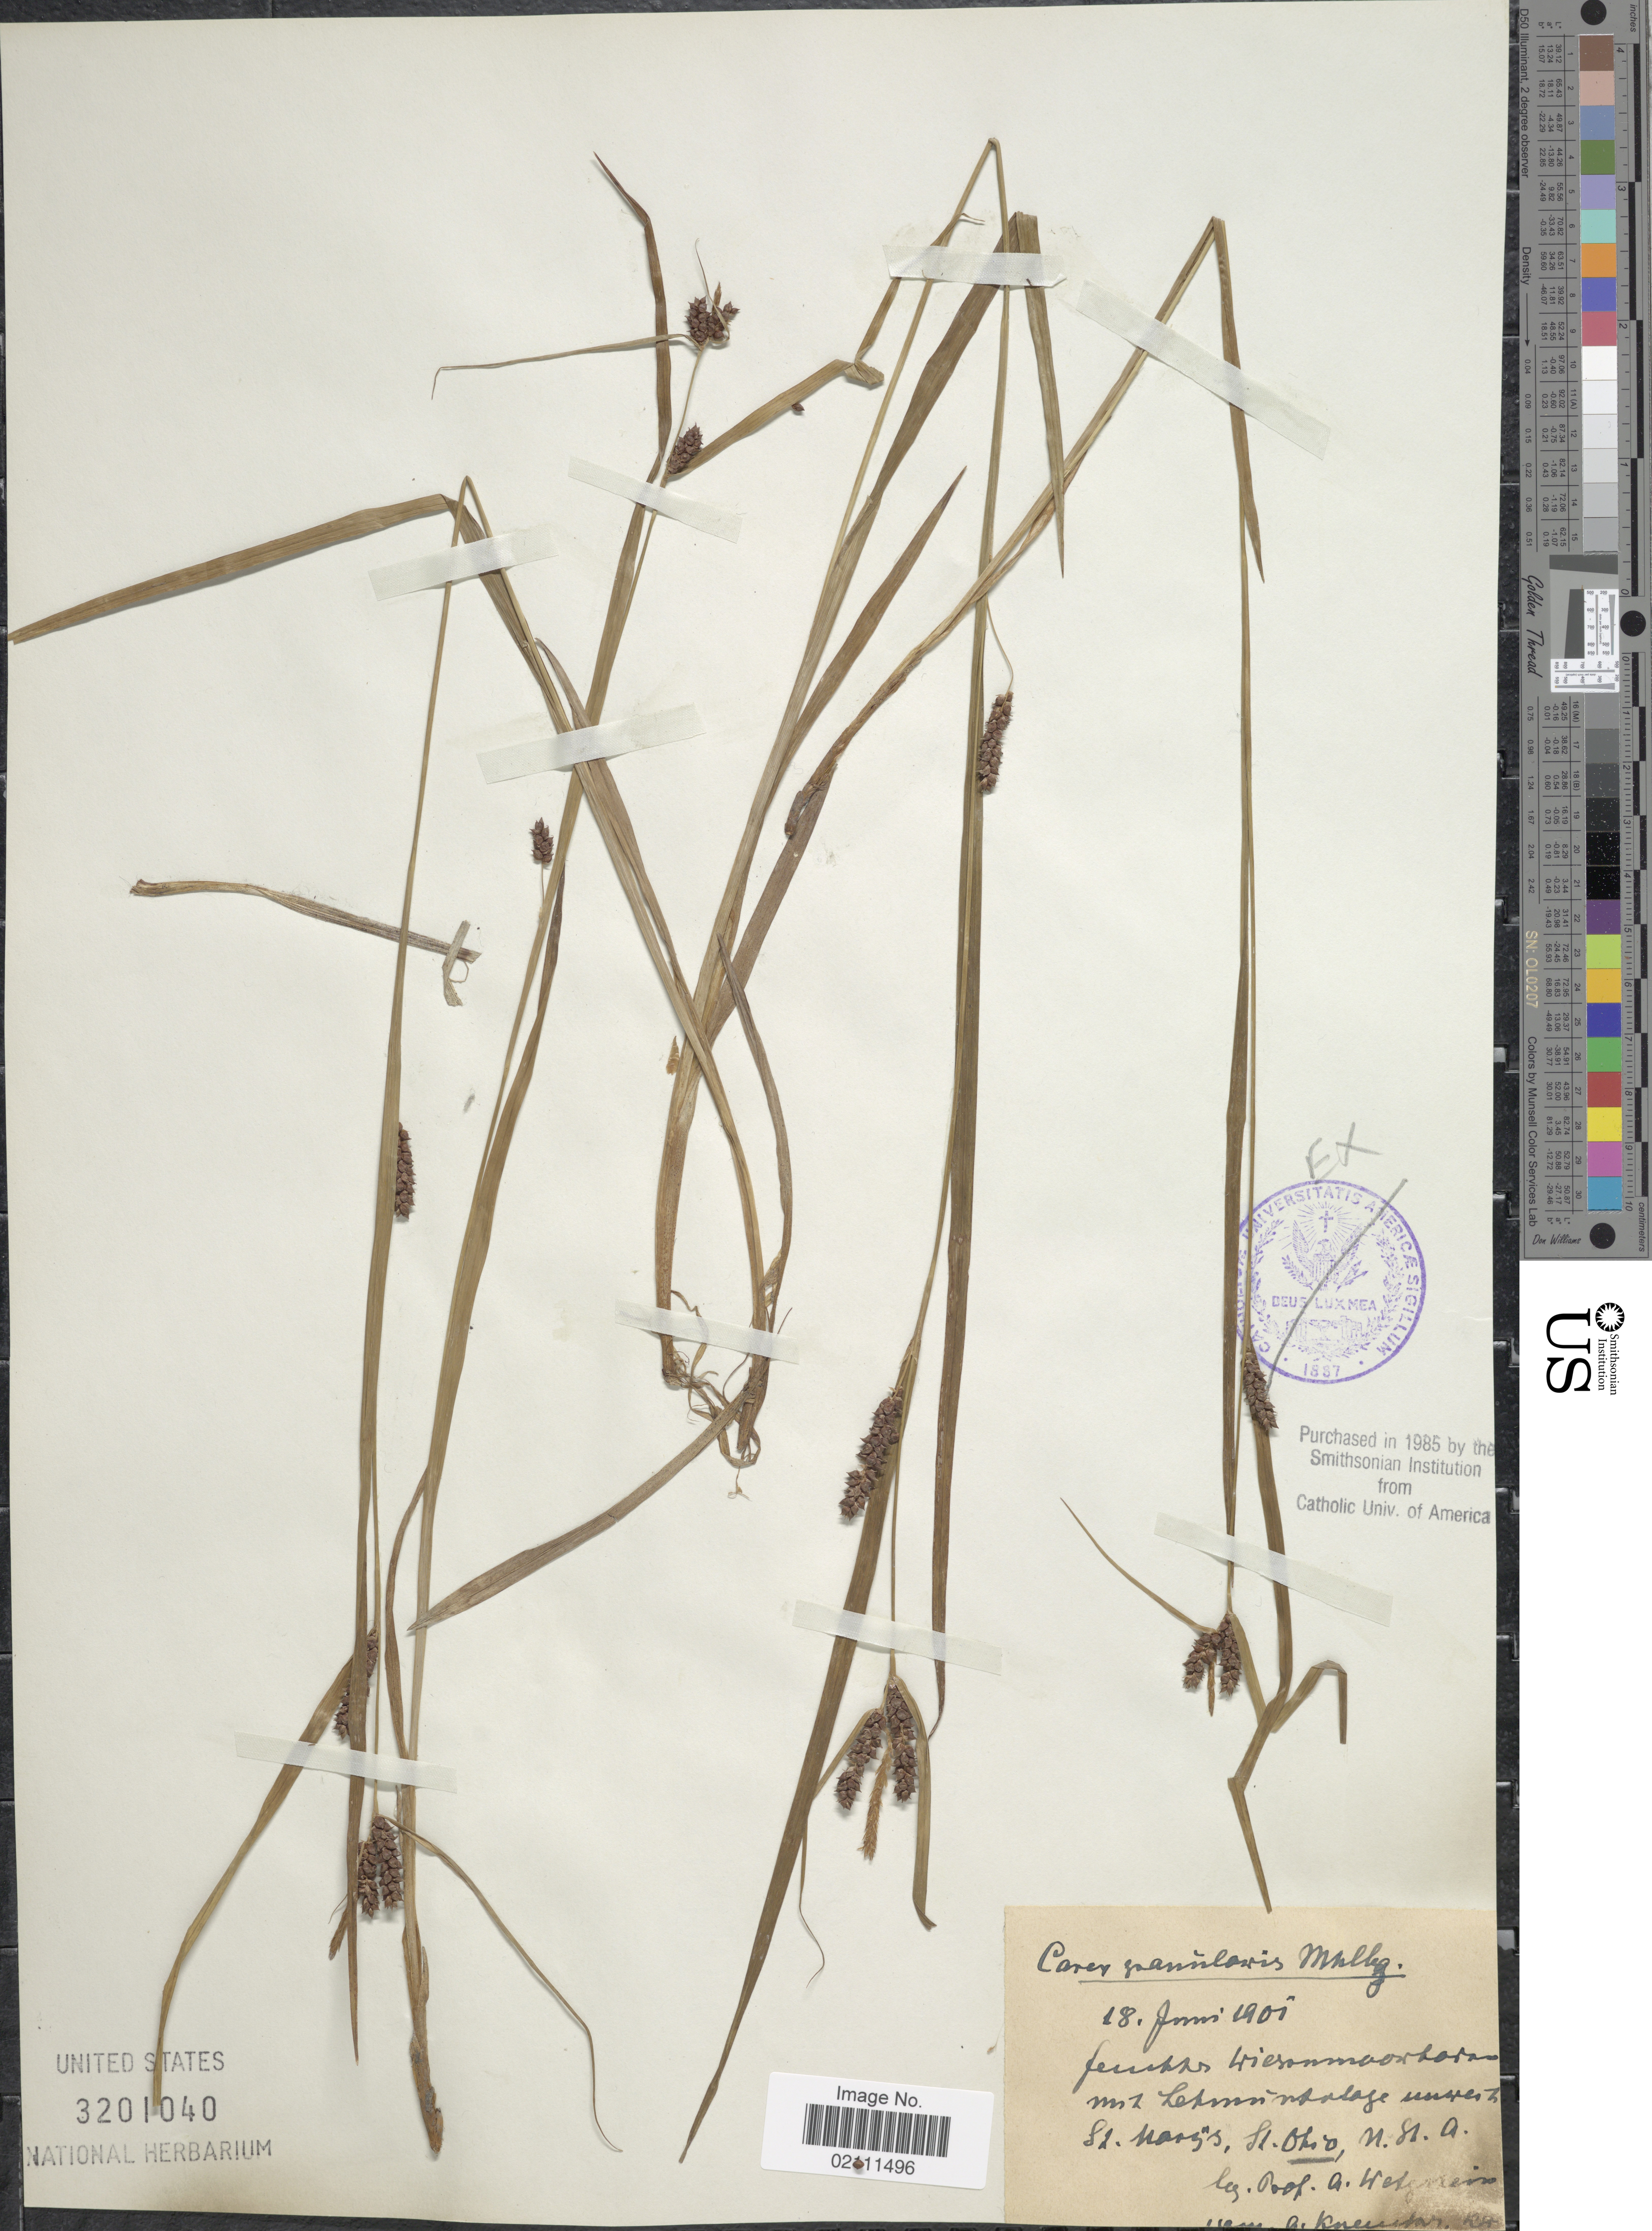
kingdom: Plantae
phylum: Tracheophyta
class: Liliopsida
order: Poales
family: Cyperaceae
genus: Carex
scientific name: Carex granularis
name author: Muhl. ex Willd.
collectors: A. Wetzstein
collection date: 1901-06-18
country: United States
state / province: Ohio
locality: St. Mary's.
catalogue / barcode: US 3201040